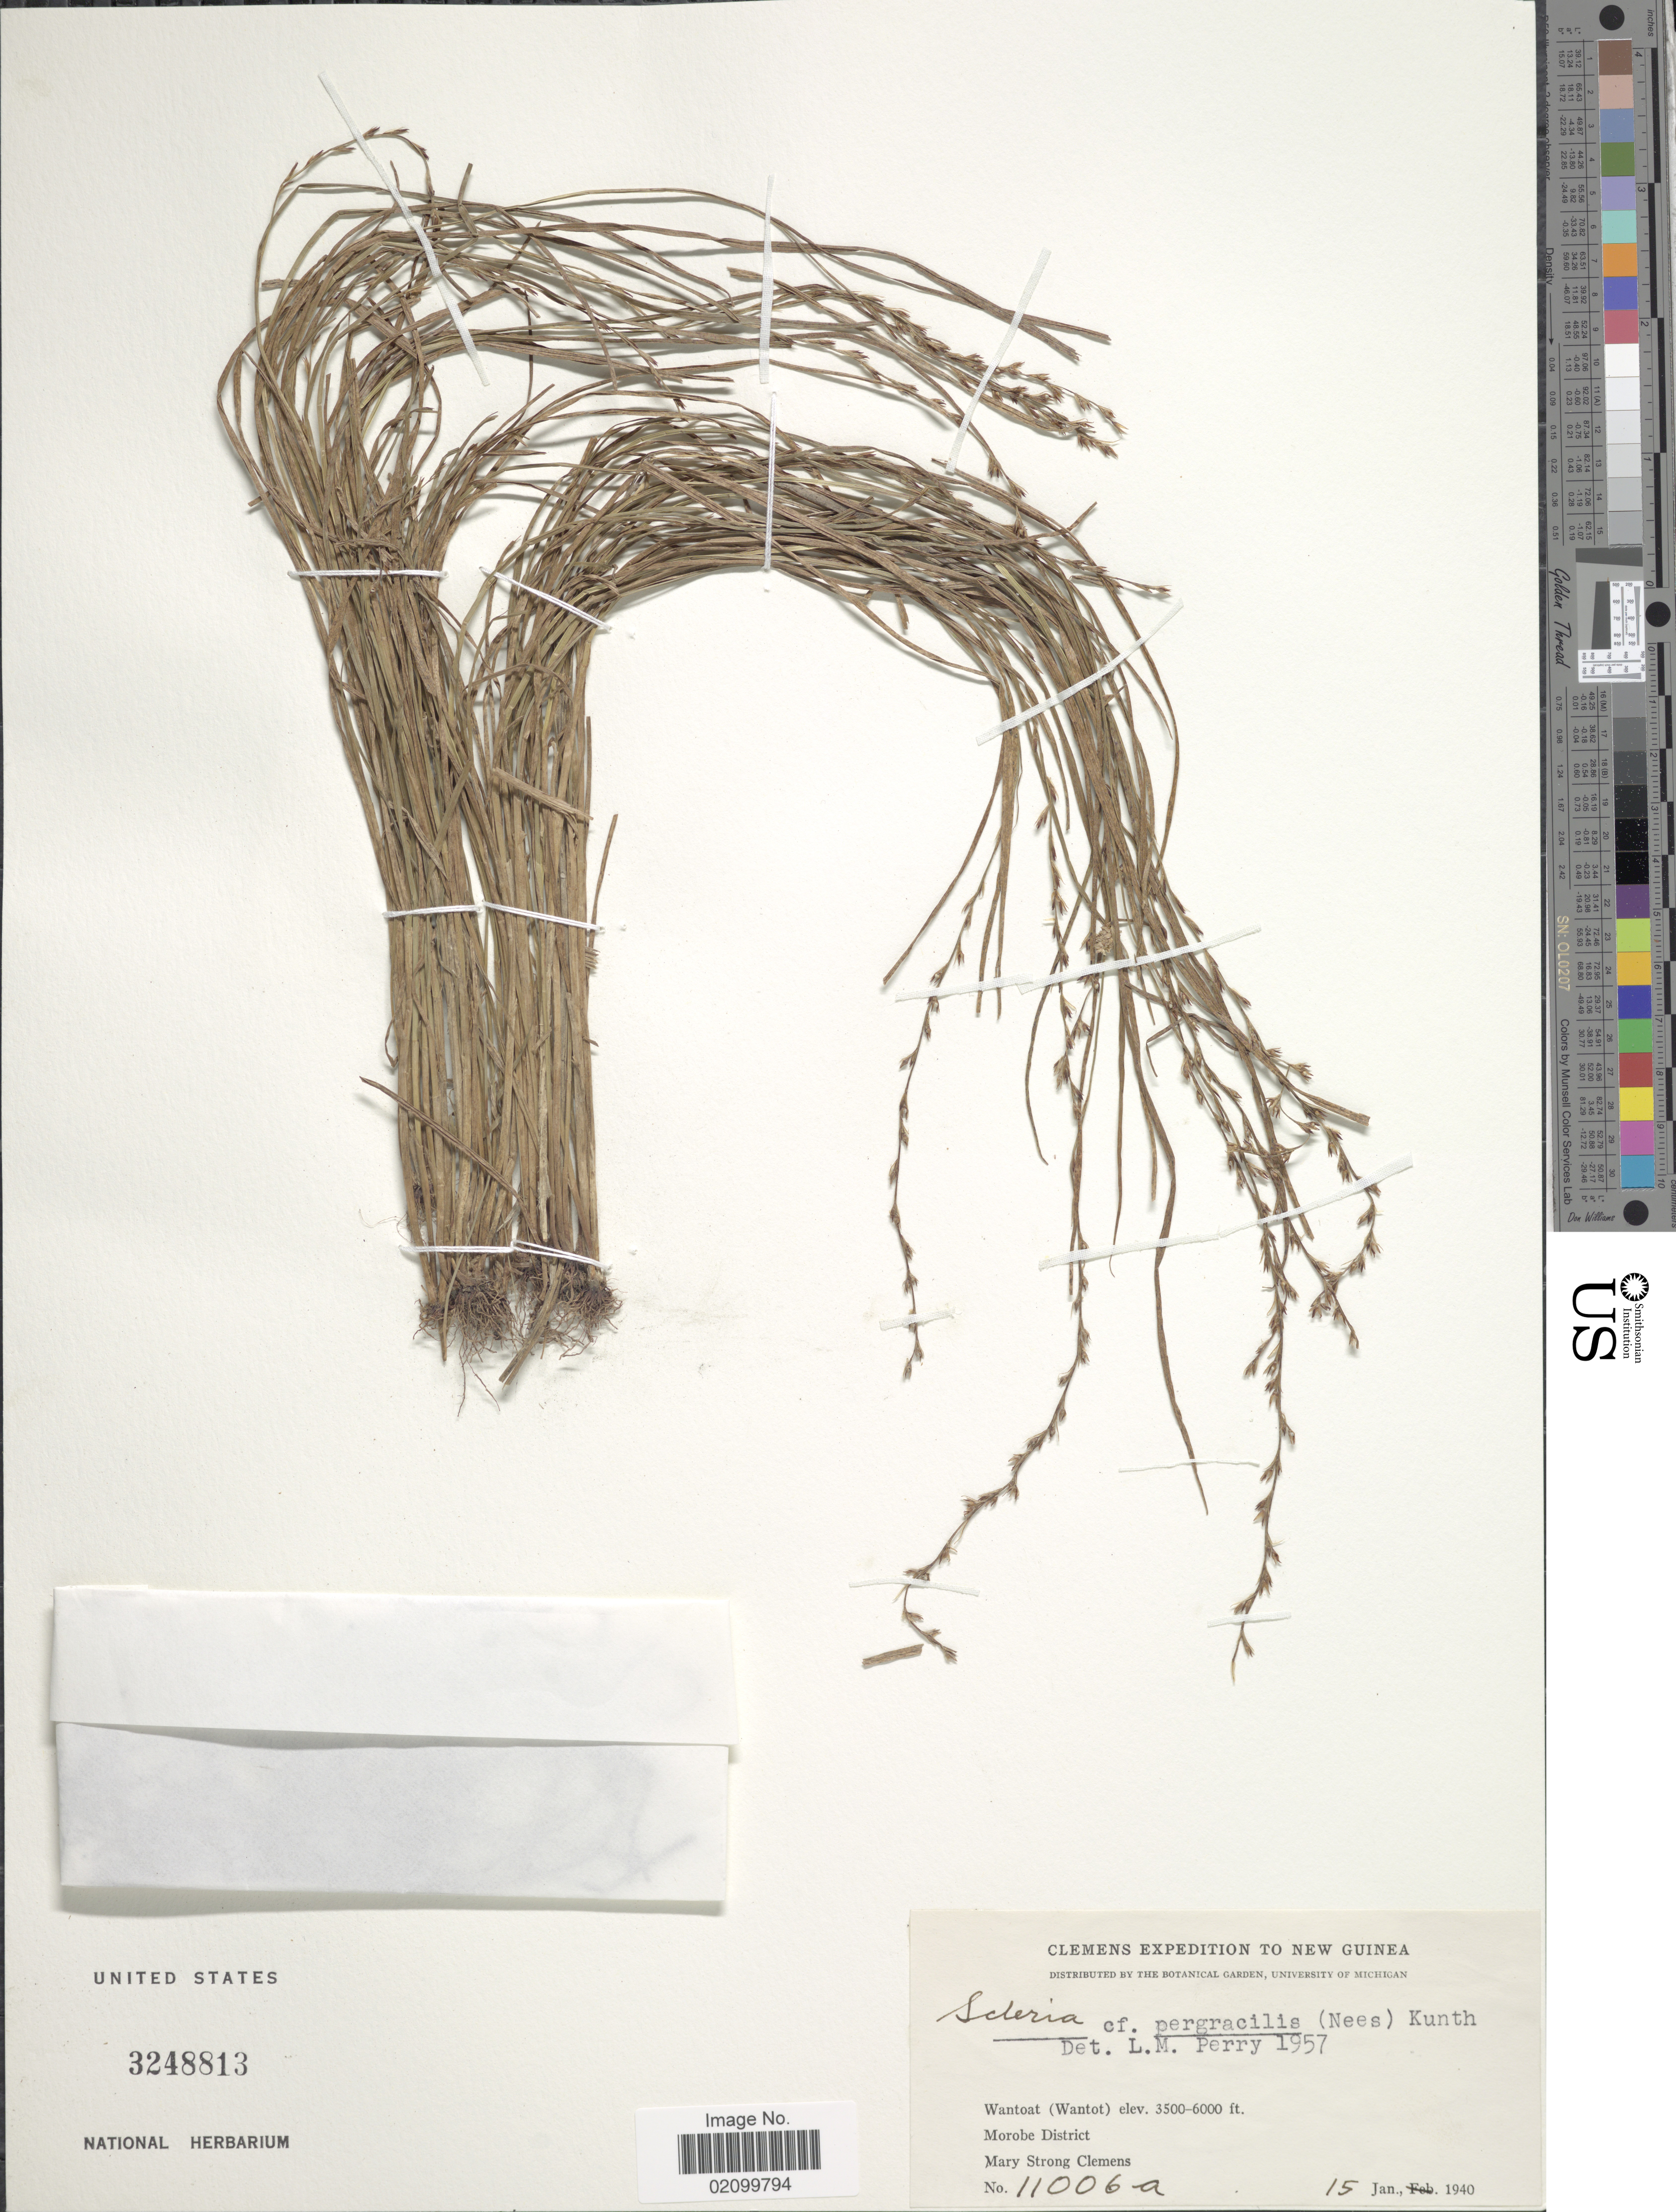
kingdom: Plantae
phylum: Tracheophyta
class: Liliopsida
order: Poales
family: Cyperaceae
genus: Scleria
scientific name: Scleria pergracilis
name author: (Nees) Kunth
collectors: M. S. Clemens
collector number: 1106A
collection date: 1940-01-15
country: Papua New Guinea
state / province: Morobe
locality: New Guinea. Wantoat (Wantot) Morobe District.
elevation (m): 1067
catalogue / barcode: US 3248813